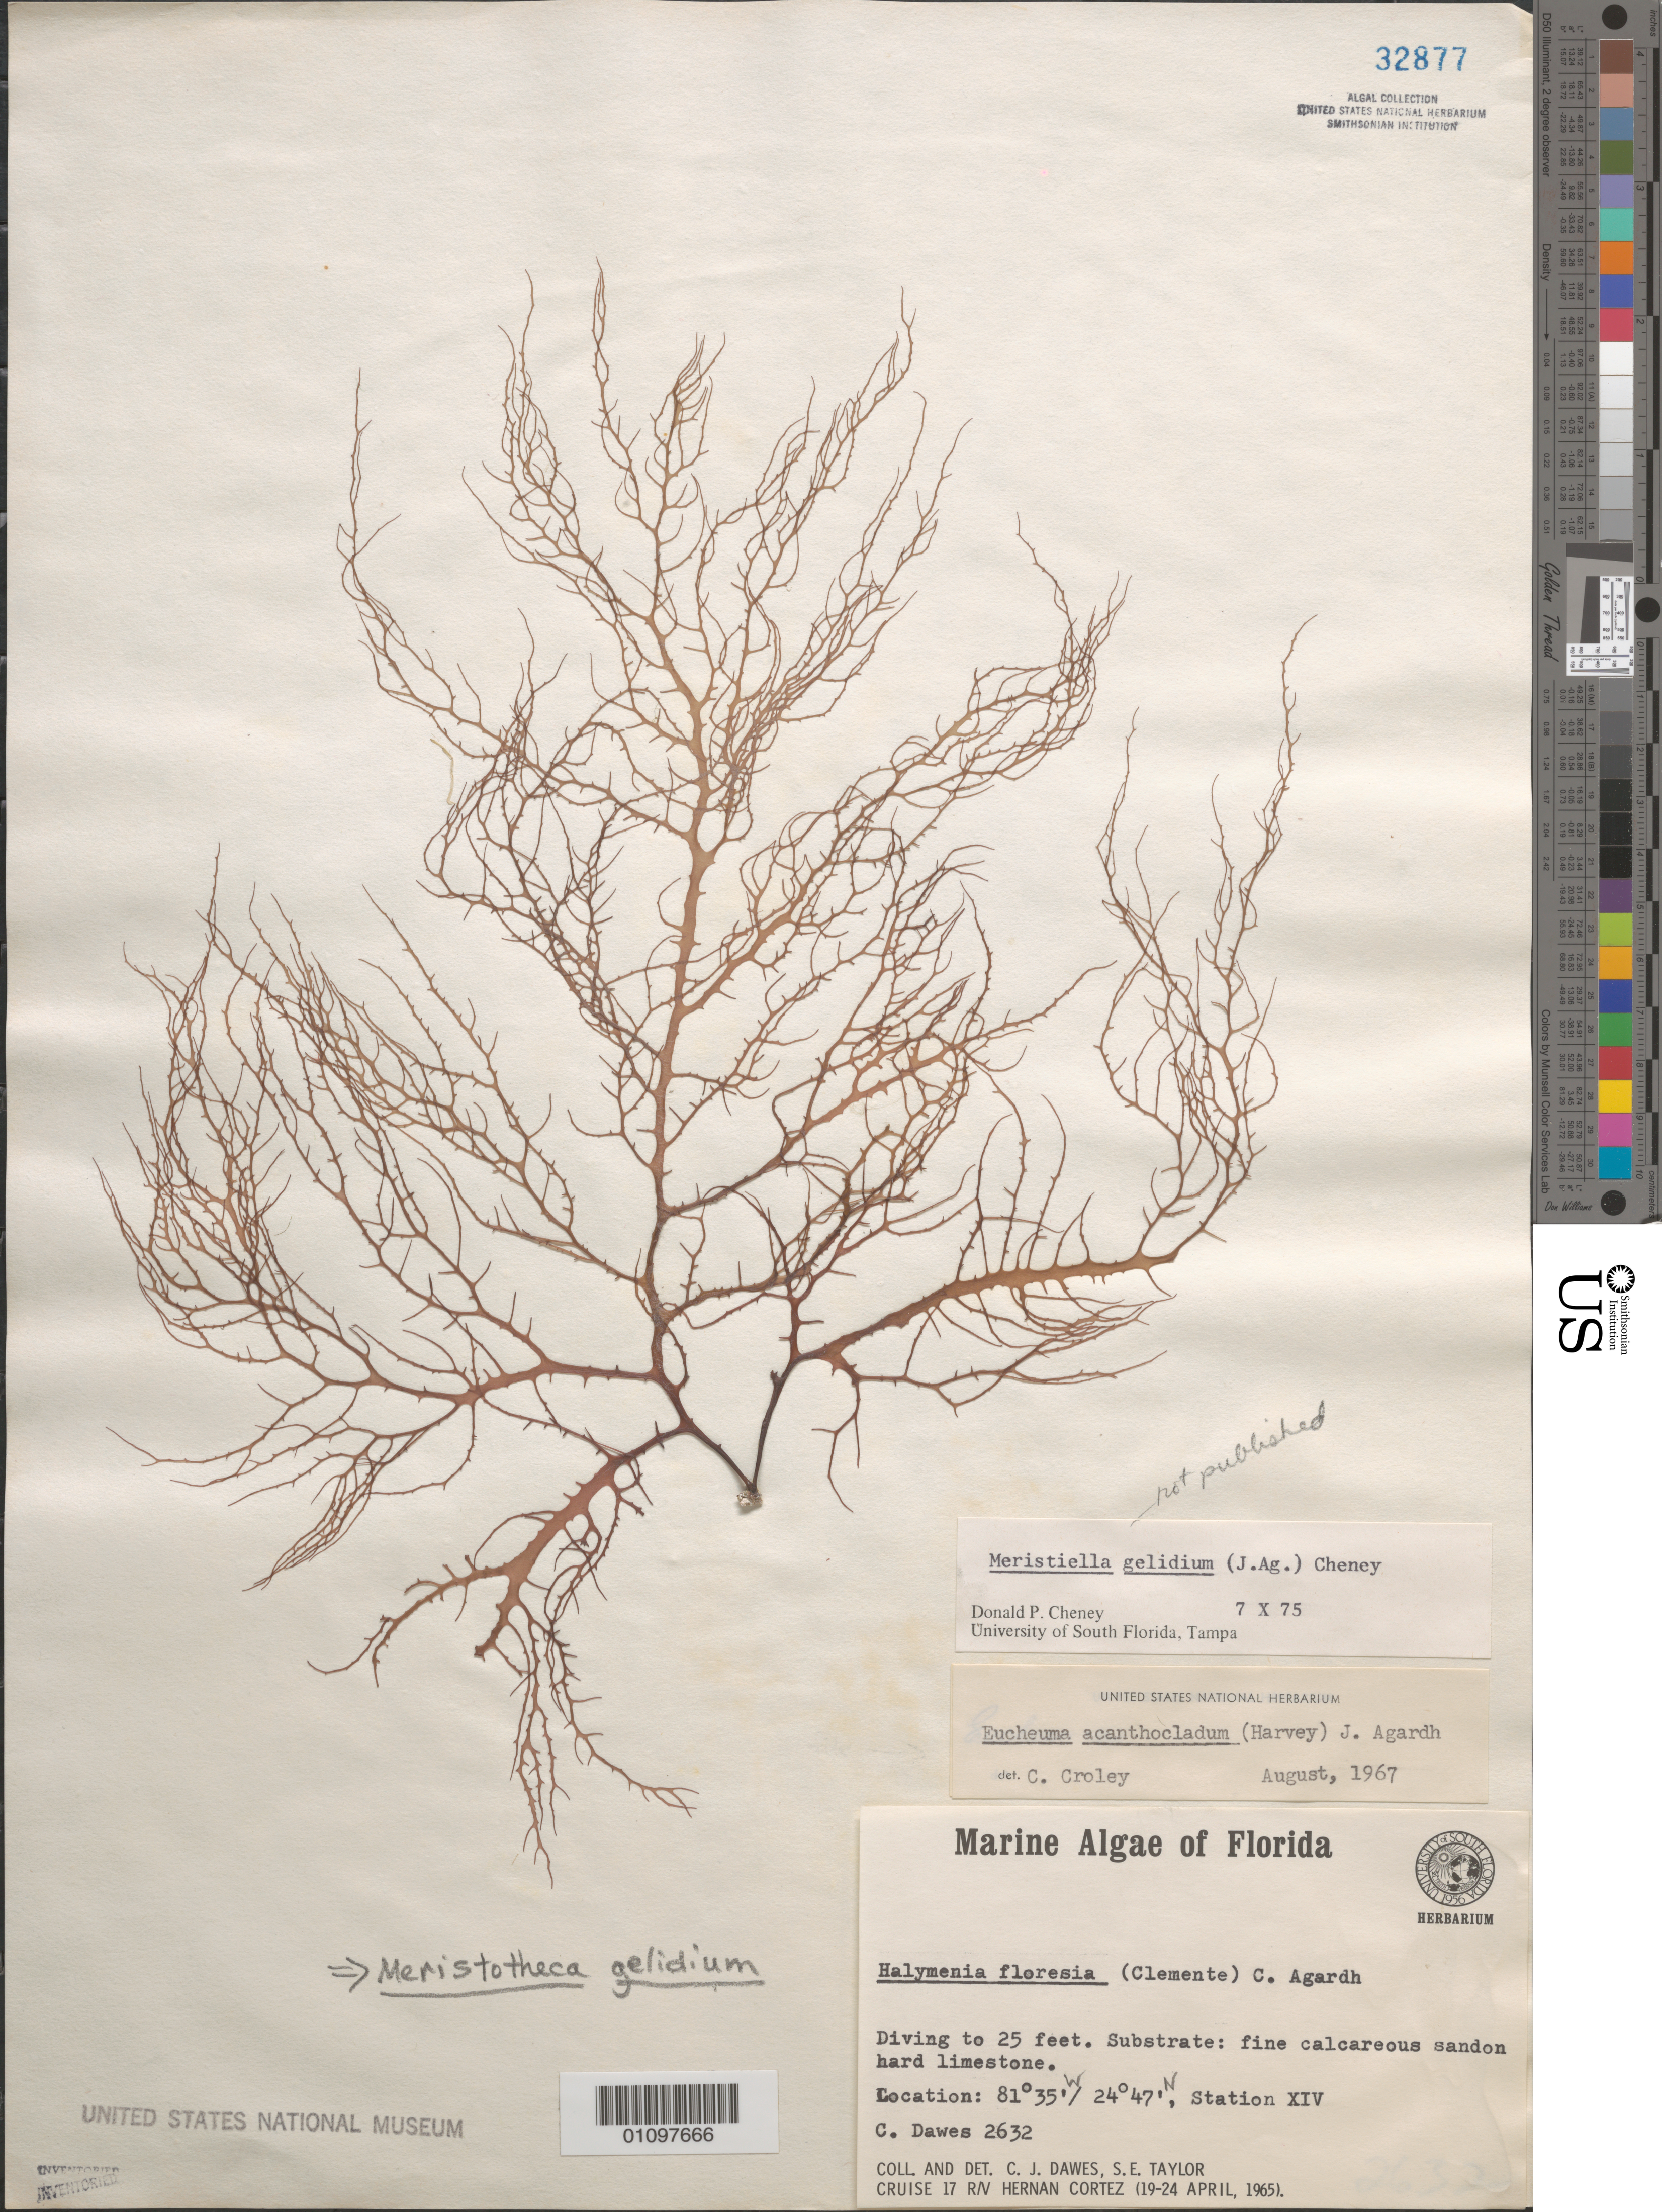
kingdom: Plantae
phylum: Rhodophyta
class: Florideophyceae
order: Gigartinales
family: Solieriaceae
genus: Meristotheca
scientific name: Meristotheca gelidium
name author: (J. Agardh) E.J. Faye & Masuda in E.J. Faye et al.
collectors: C. Dawes & S. A. Earle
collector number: CJD 2632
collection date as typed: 19 Apr 1965 to 24 Apr 1965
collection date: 1965-04-19/1965-04-24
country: United States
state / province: Florida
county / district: Monroe County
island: Florida Keys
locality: Off Big Pine Key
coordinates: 24 47' N, 81 35' W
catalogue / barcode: US 32877